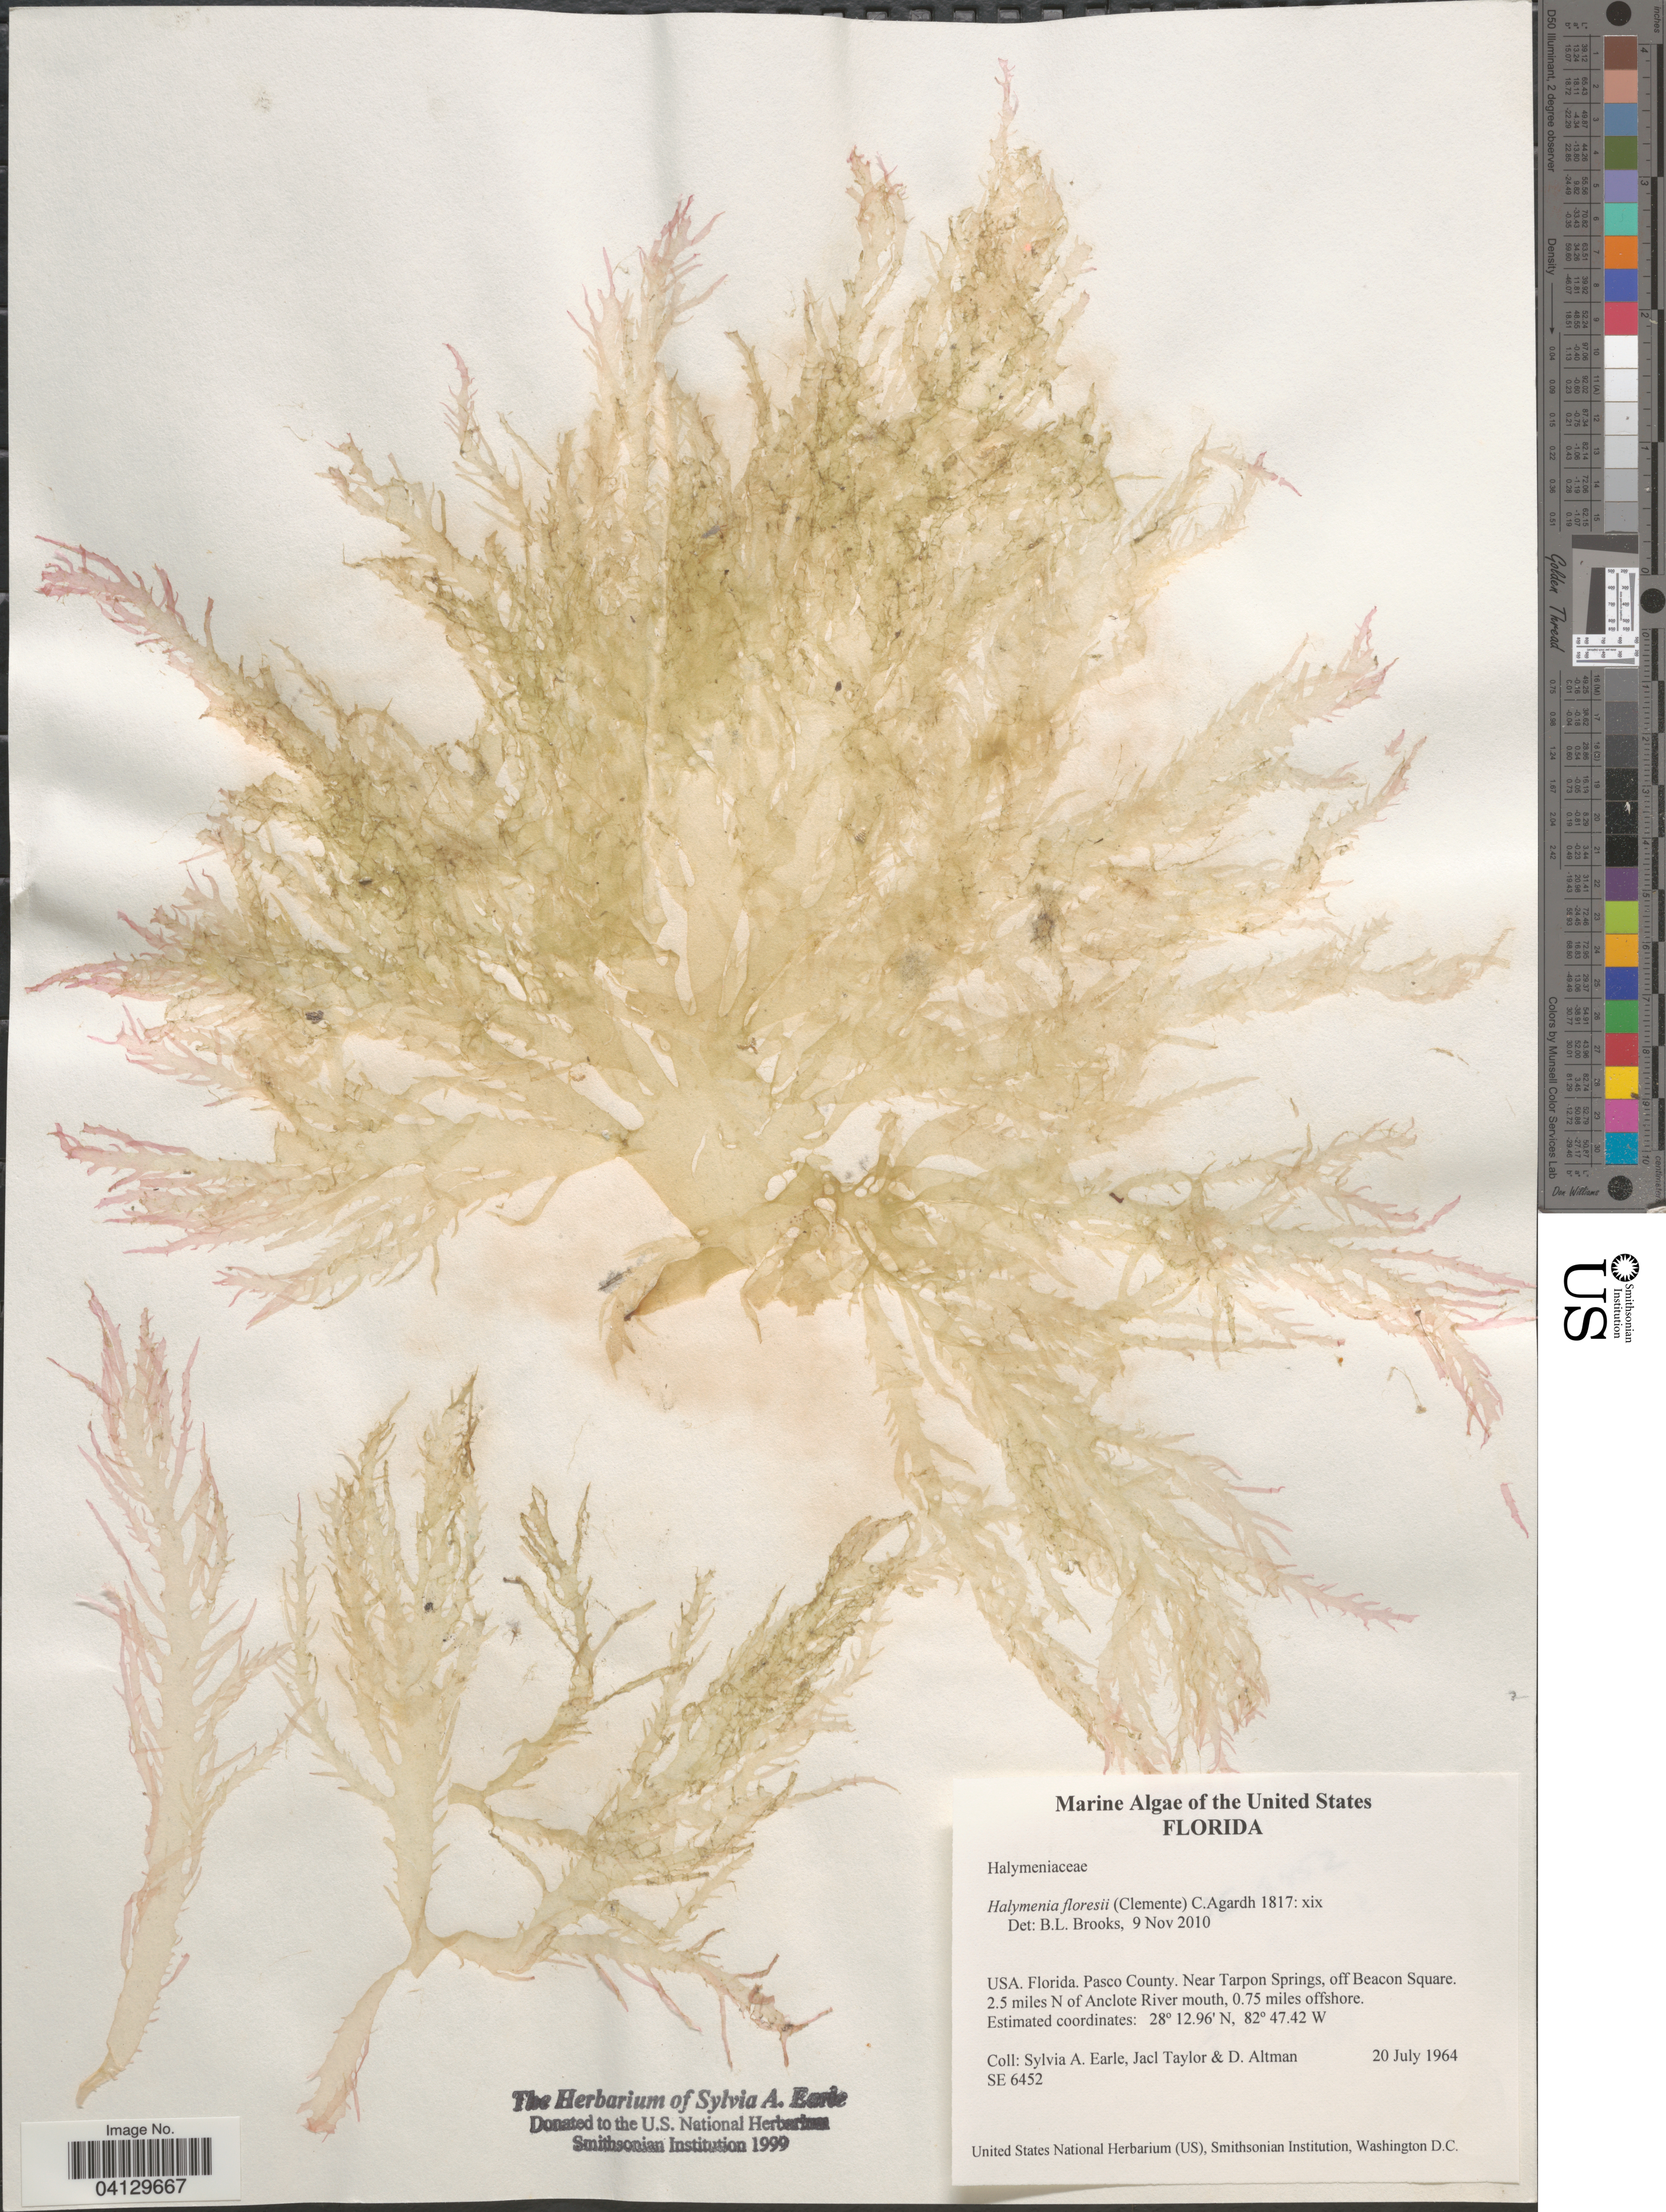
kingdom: Plantae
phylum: Rhodophyta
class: Florideophyceae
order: Halymeniales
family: Halymeniaceae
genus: Halymenia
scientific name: Halymenia pseudofloresia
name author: Collins & M. Howe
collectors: S. A. Earle, J. Taylor & D. Altman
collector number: SE6452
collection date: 1964-07-20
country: United States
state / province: Florida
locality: Pasco County. Near Tarpon Springs, off Beacon Square. 2.5 miles N of Anclote River mouth, 0.75 miles offshore.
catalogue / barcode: US 328660